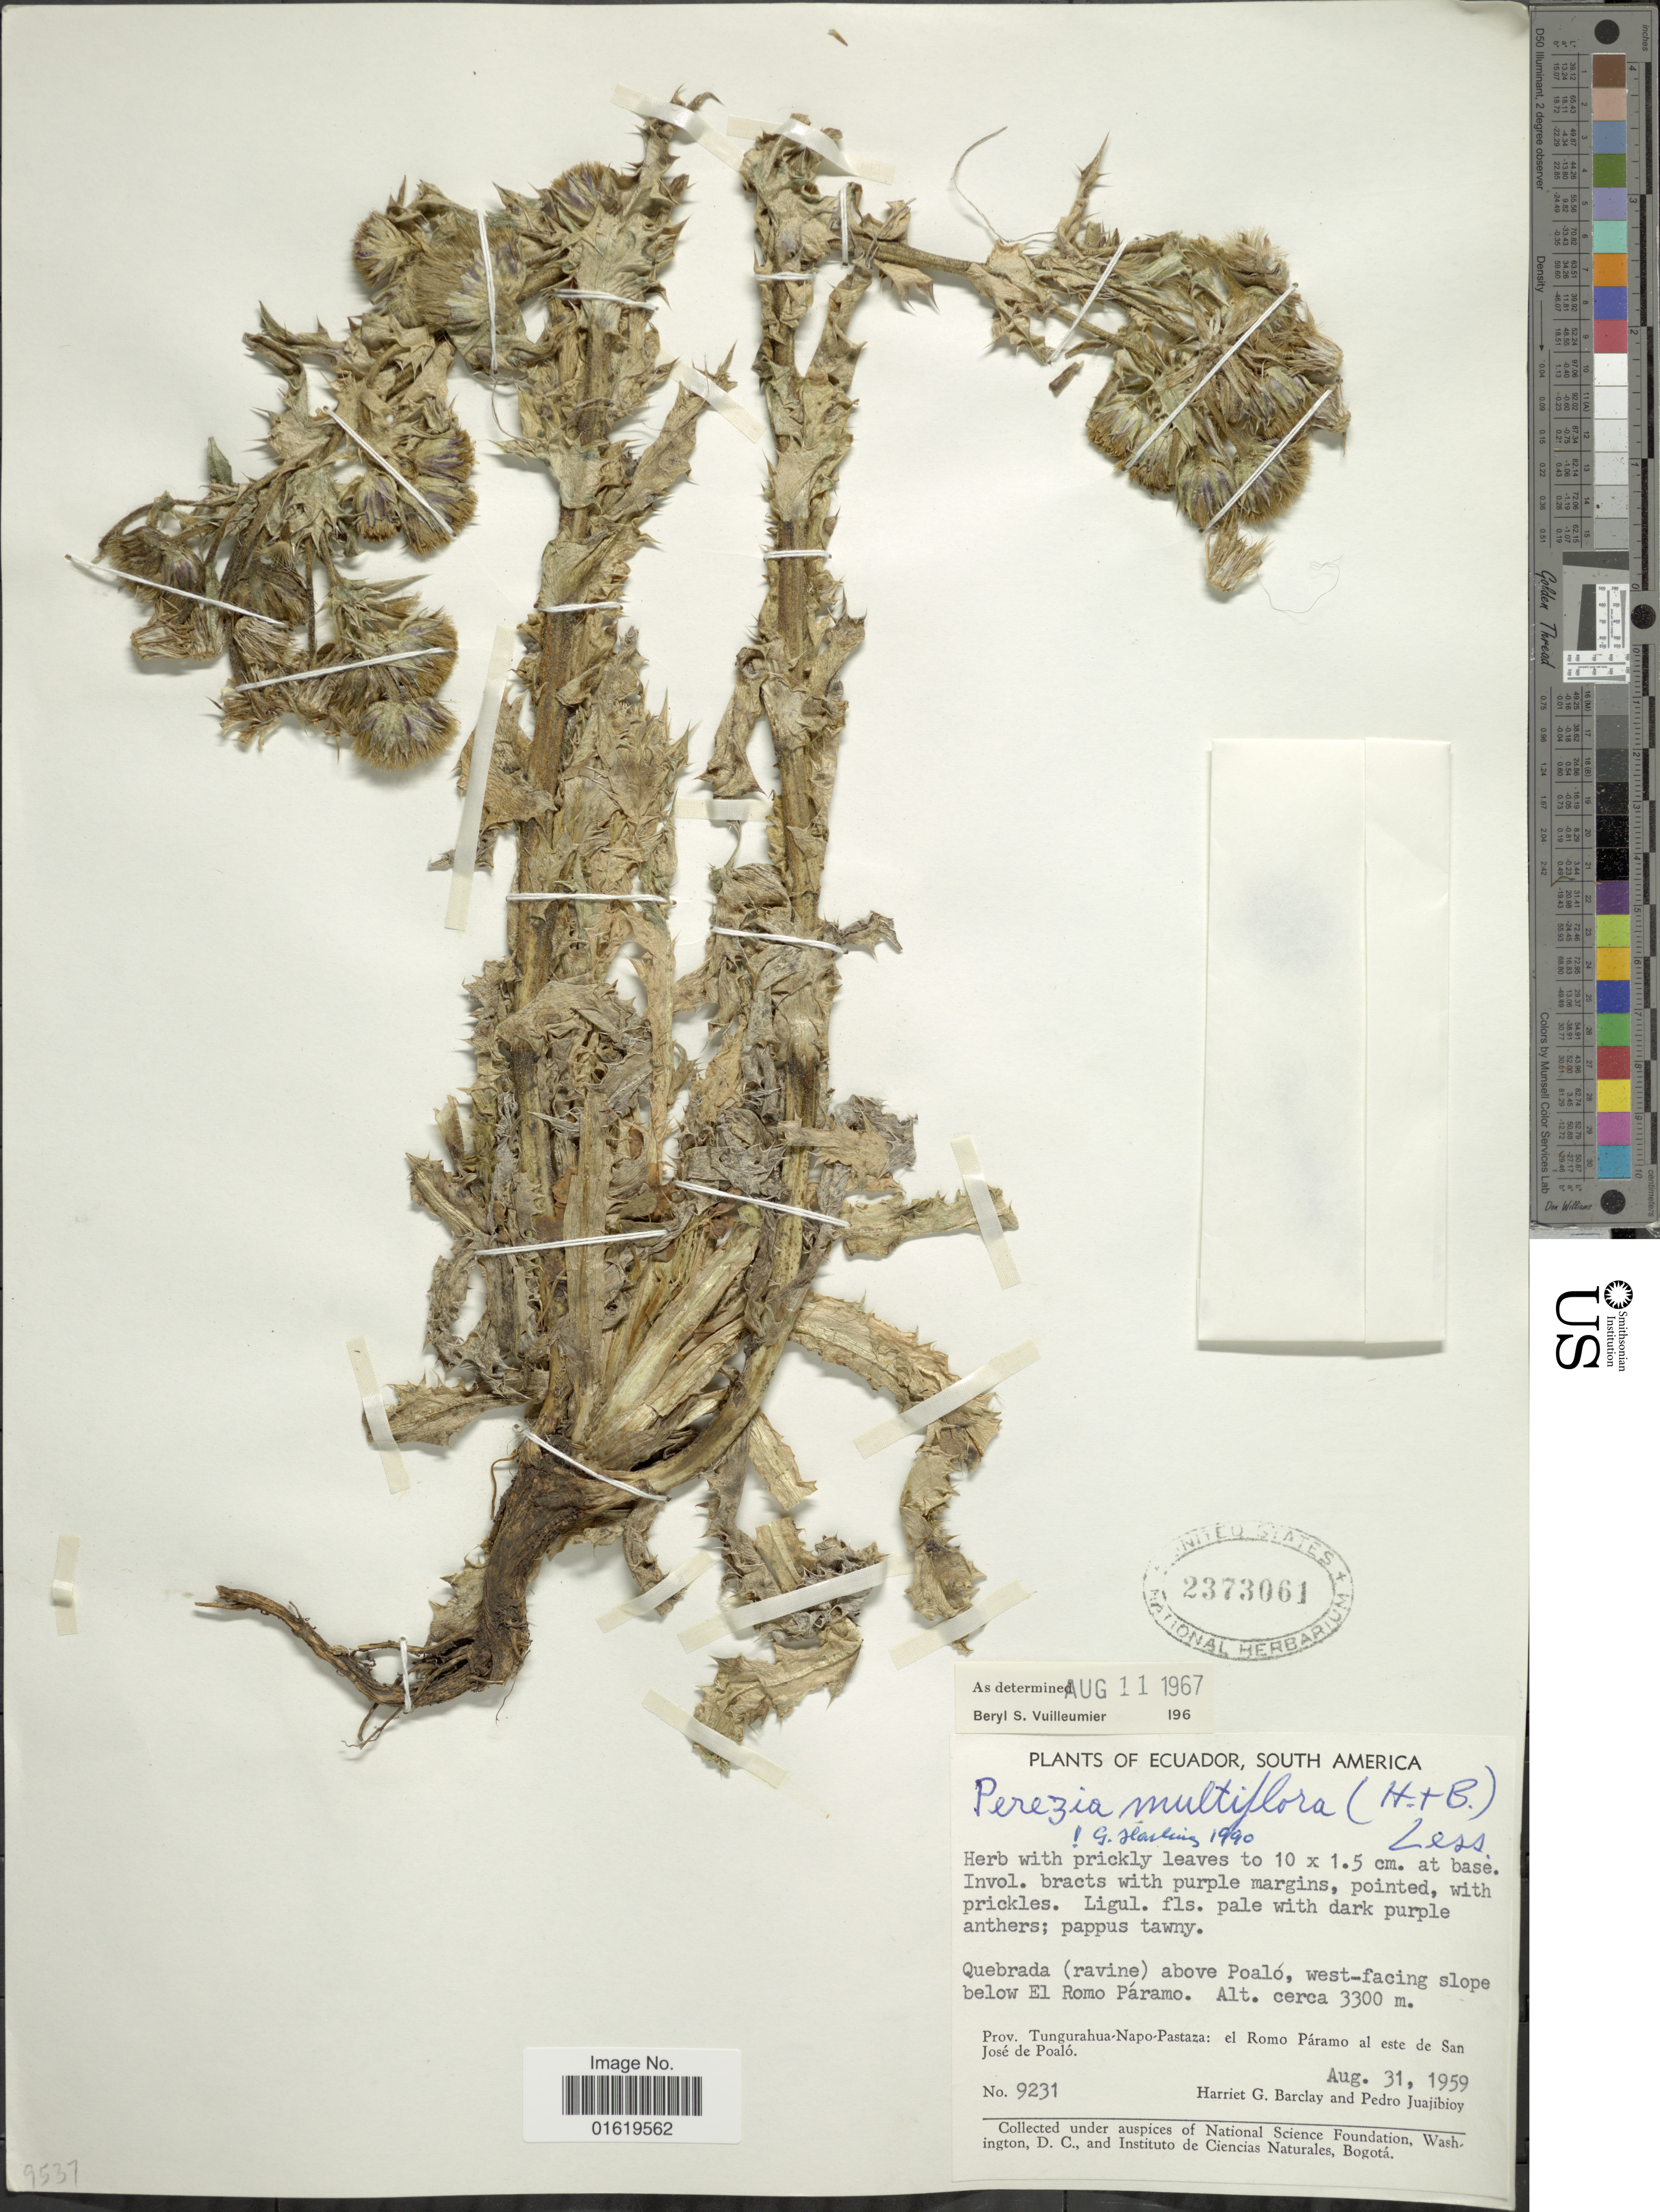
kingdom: Plantae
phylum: Tracheophyta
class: Magnoliopsida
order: Asterales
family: Asteraceae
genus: Perezia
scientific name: Perezia multiflora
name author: Less.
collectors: H. G. Barclay & P. Juajibioy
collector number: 9231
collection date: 1959-08-31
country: Ecuador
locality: Quebrada (ravine) above Poaló, west-facing slope below El Romo Páramo. Prov. Tungurahua-Napo-Pastaza: el Romo Páramo al este de San José de Poalá.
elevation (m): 3300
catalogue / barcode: US 2373061